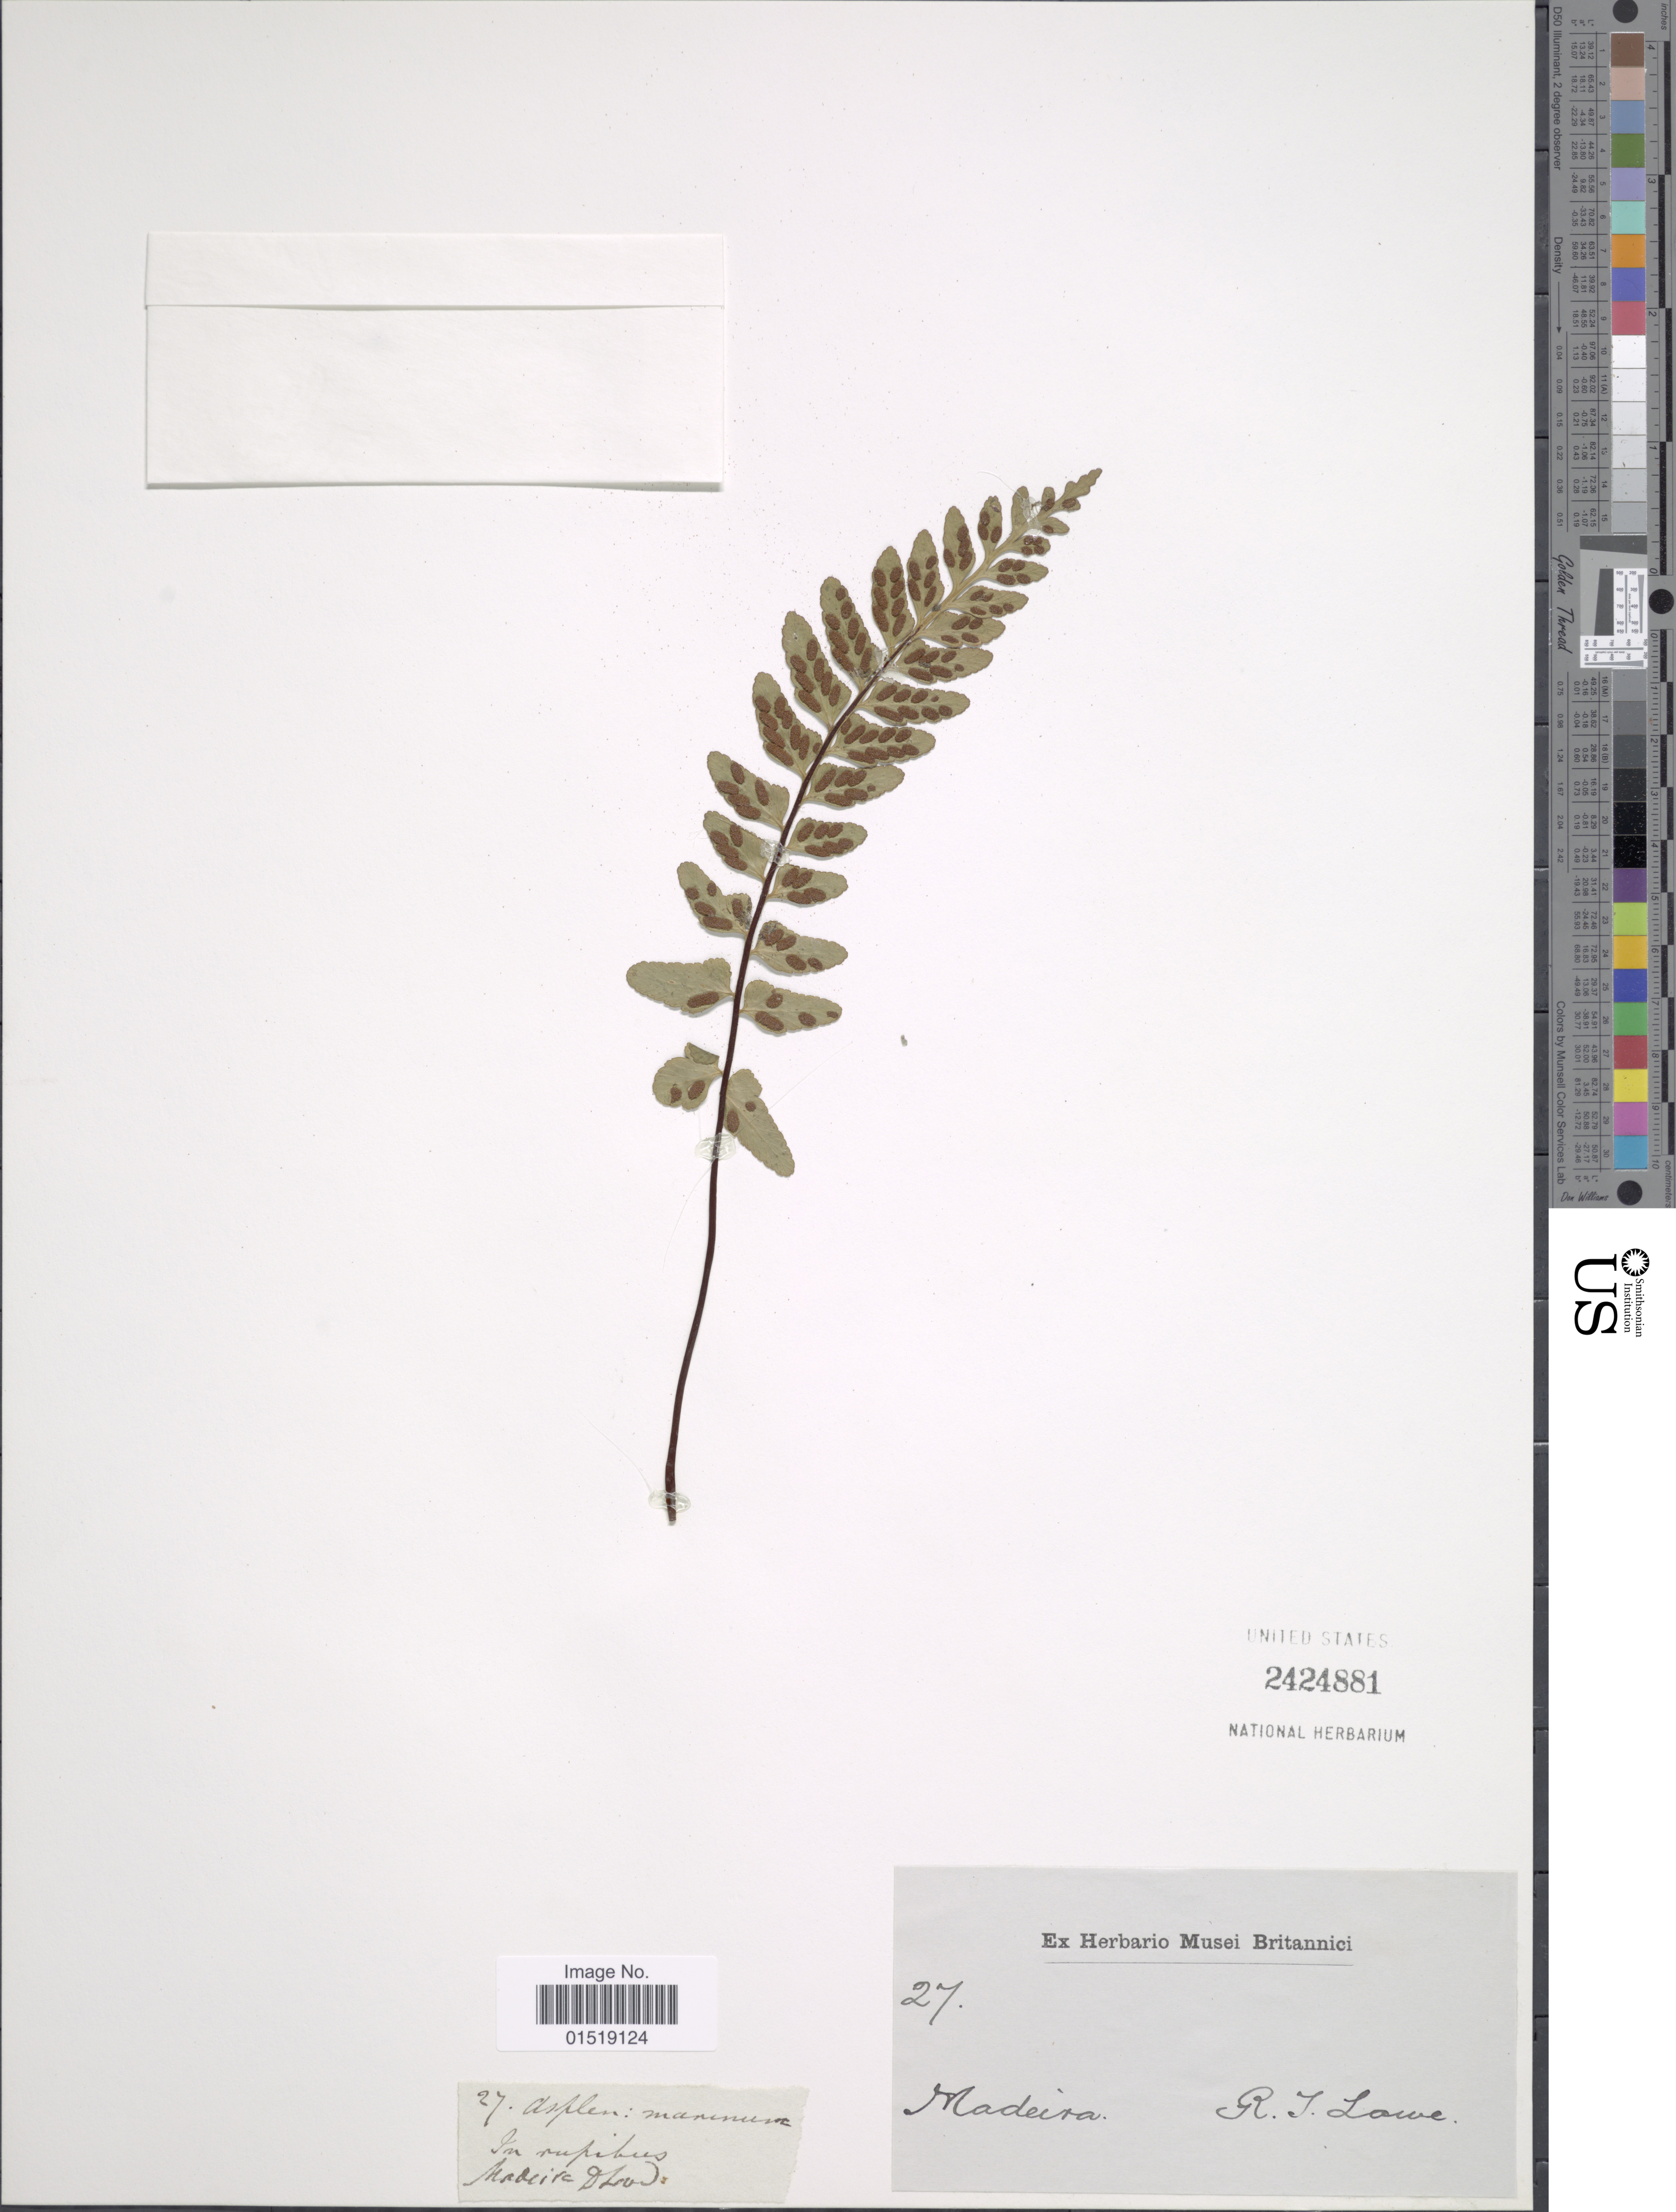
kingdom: Plantae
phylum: Tracheophyta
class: Polypodiopsida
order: Polypodiales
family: Aspleniaceae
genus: Asplenium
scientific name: Asplenium marinum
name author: L.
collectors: R. T. Lowe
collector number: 27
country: Portugal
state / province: Madeira (Aut. Reg.)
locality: In rupibus Madeira [illegible text].[interpreted]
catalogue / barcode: US 2424881